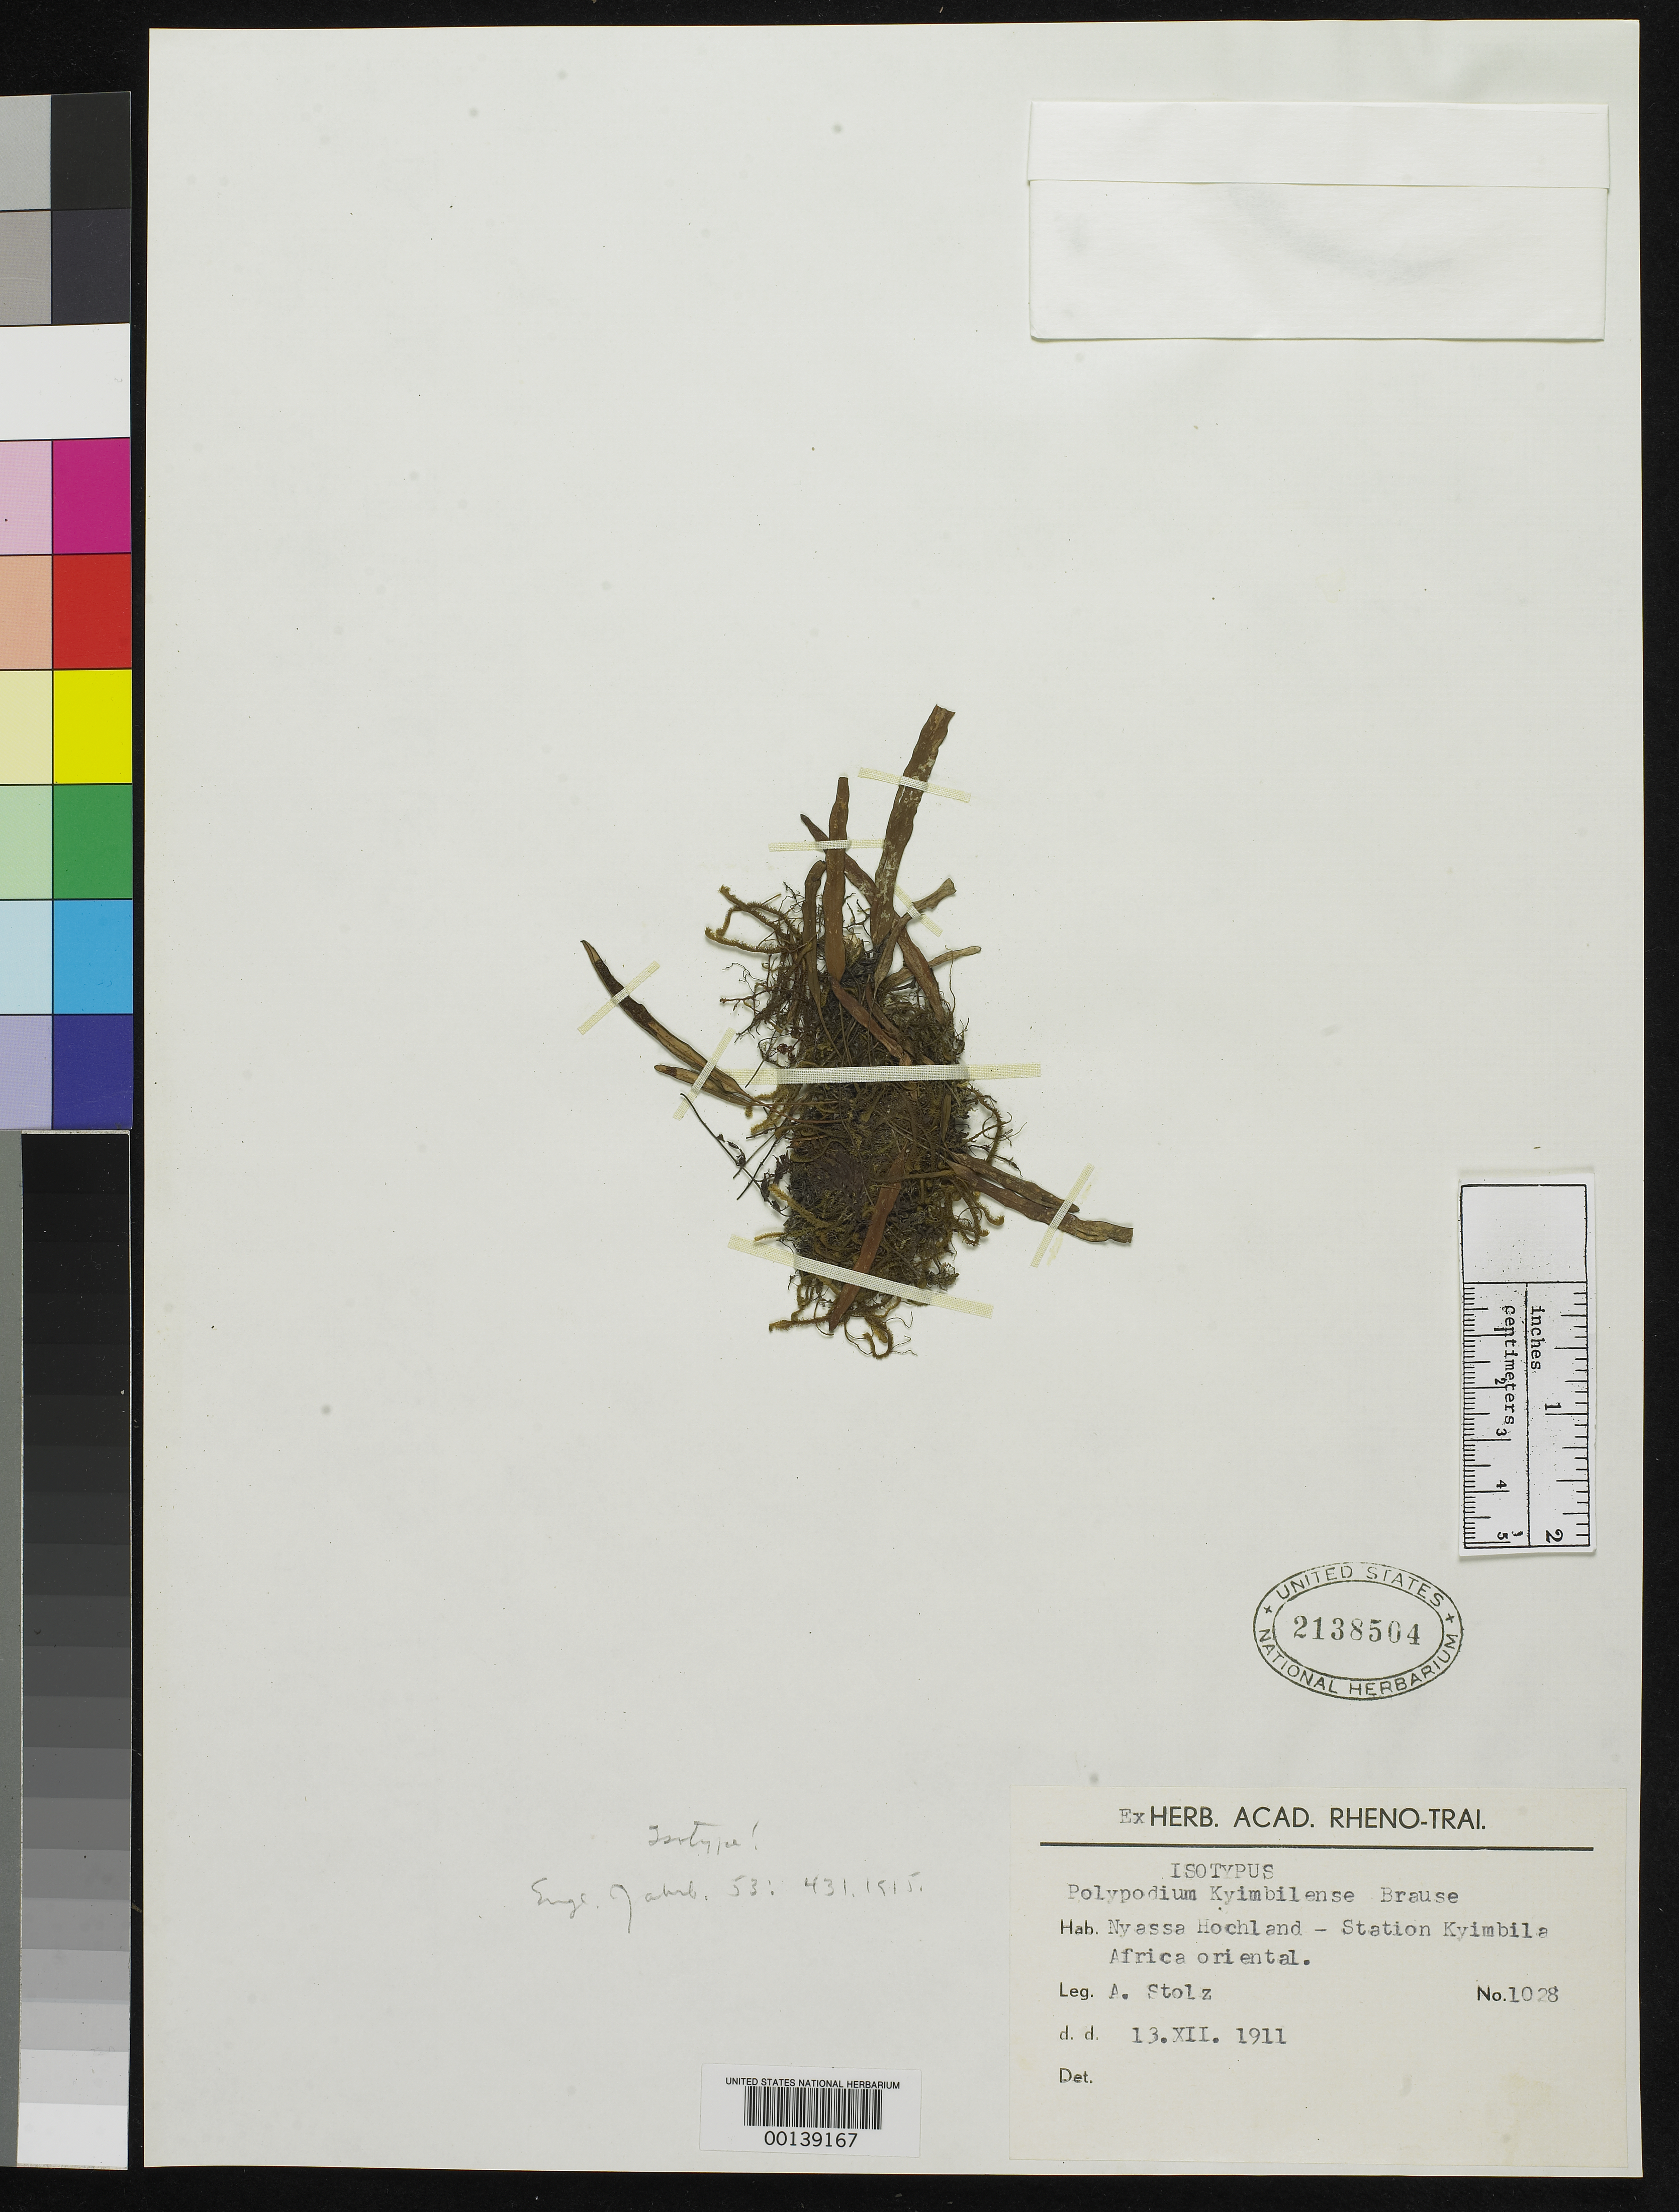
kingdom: Plantae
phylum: Tracheophyta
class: Polypodiopsida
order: Polypodiales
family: Polypodiaceae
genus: Polypodium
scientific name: Polypodium kyimbilense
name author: Brause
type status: Isotype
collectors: A. Stolz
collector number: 1028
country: Malawi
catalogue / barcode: US 2138504